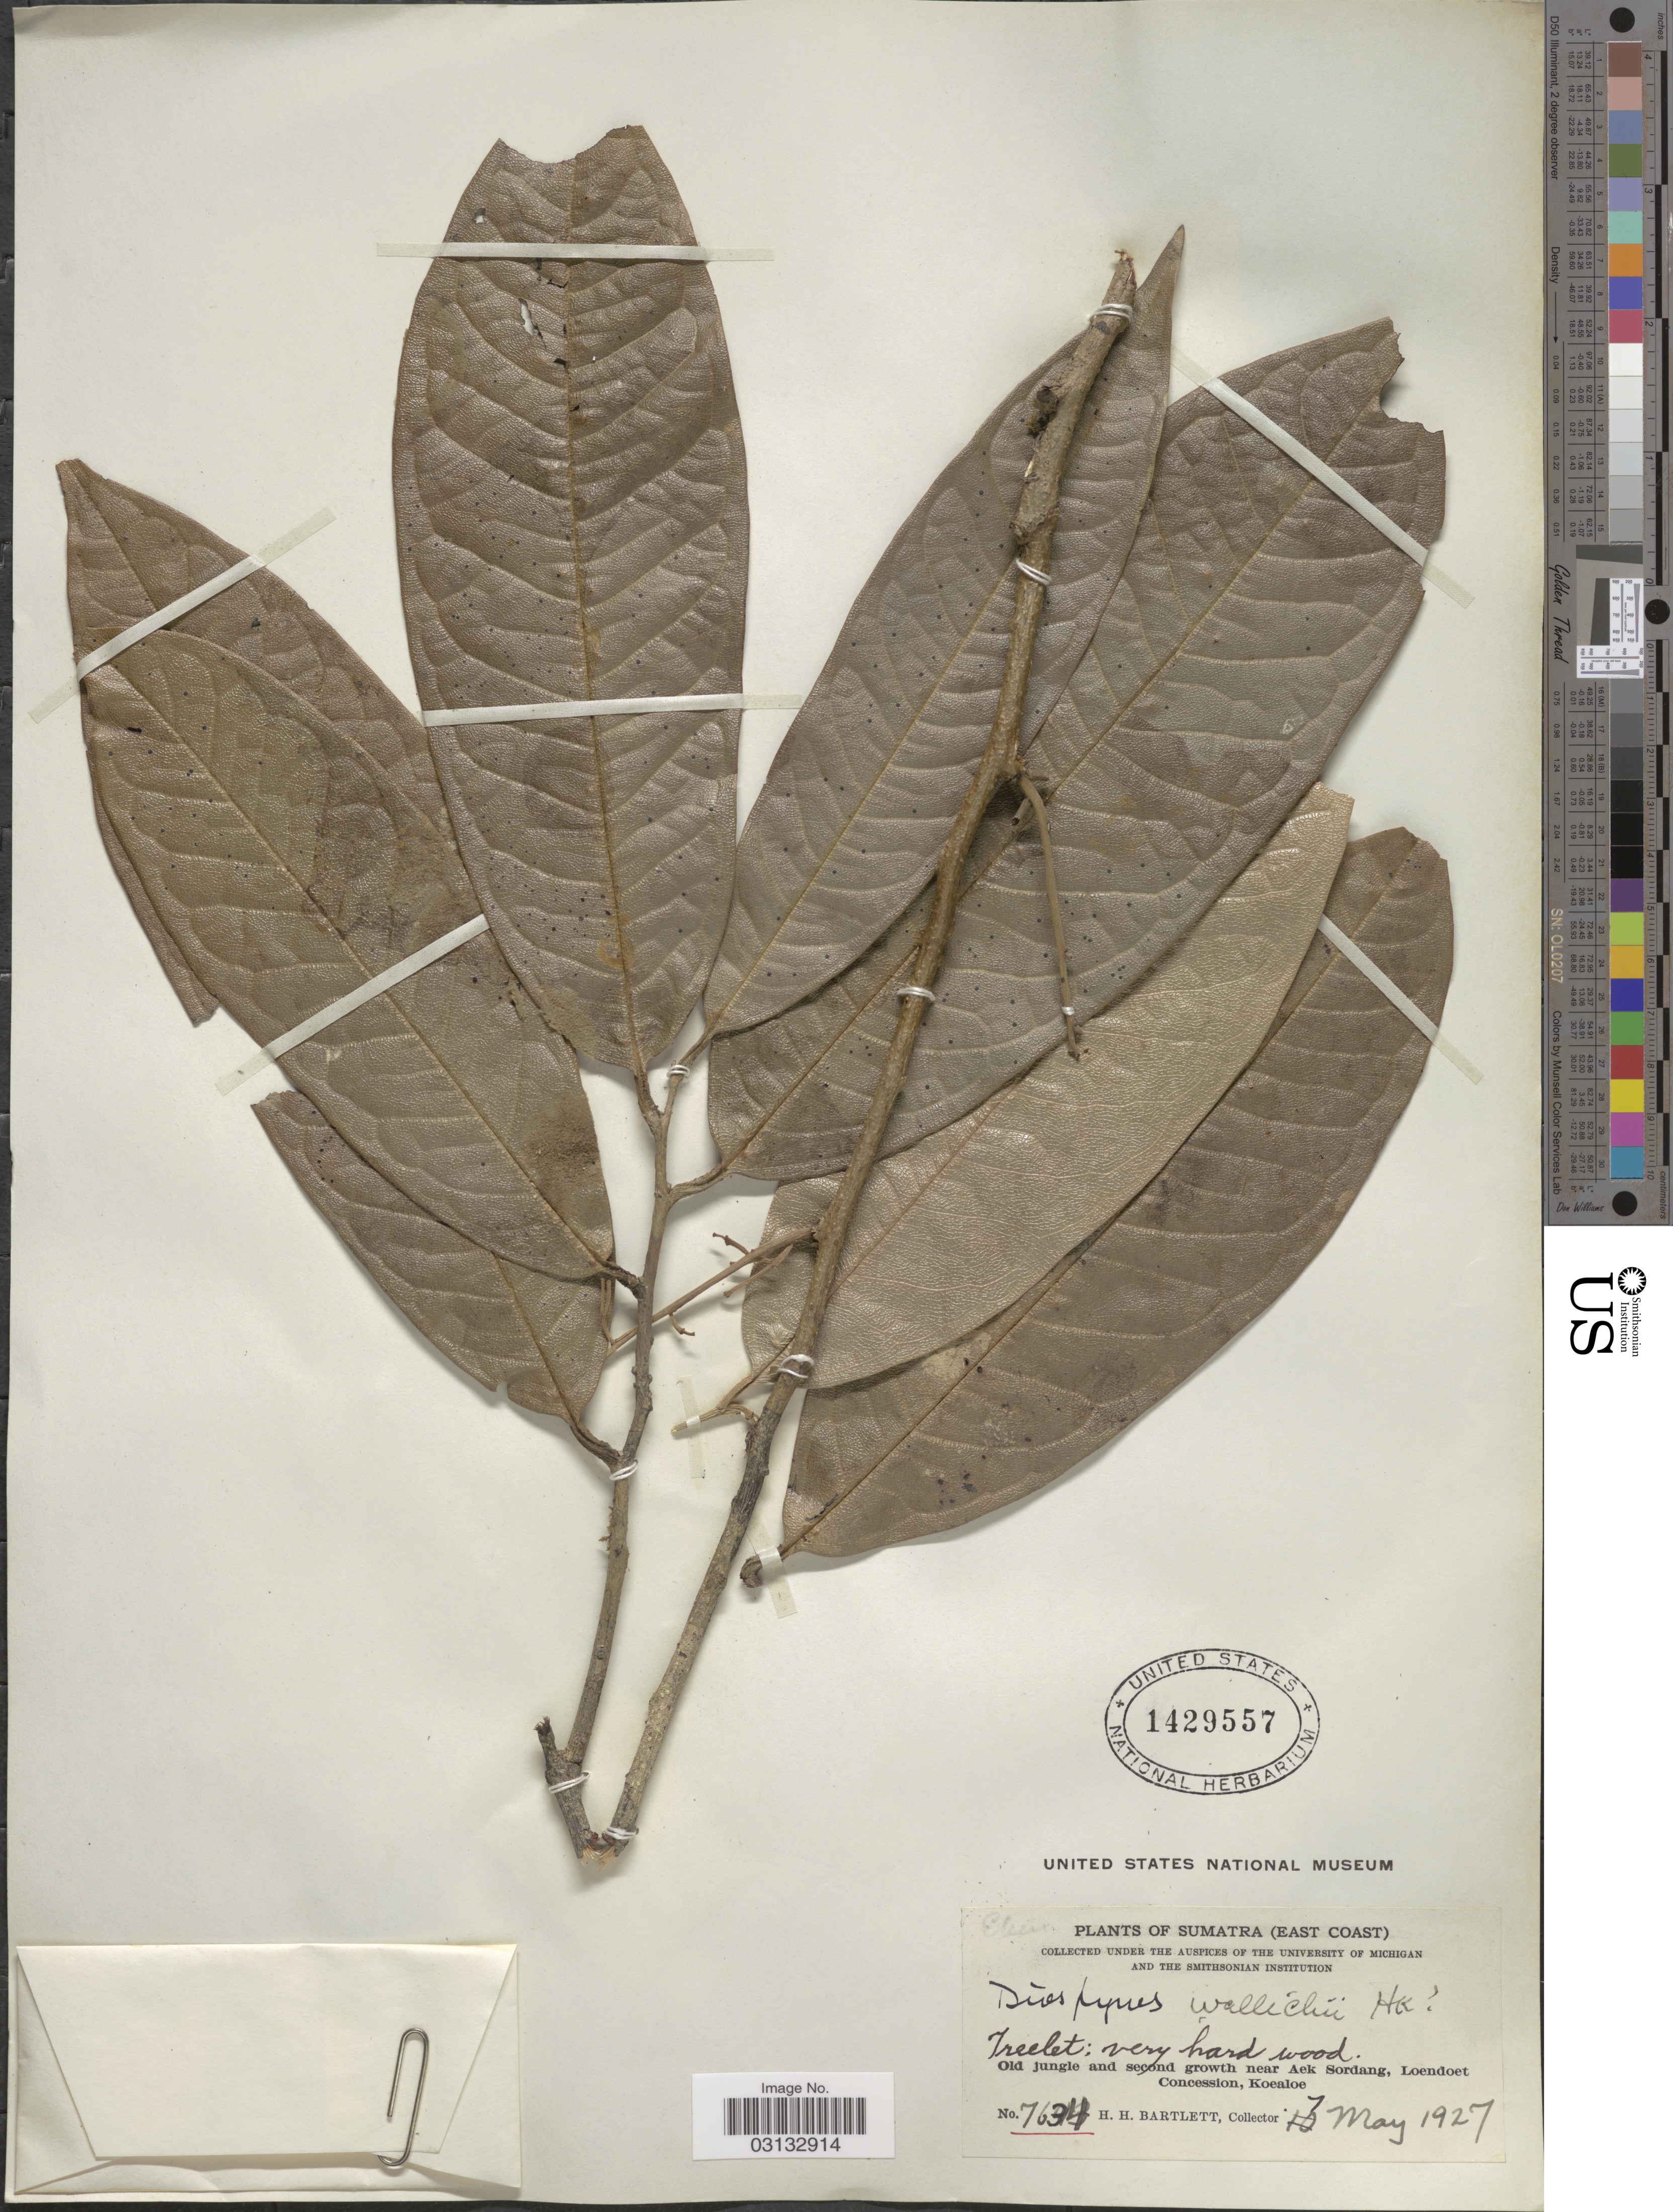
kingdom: Plantae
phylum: Tracheophyta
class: Magnoliopsida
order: Ericales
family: Ebenaceae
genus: Diospyros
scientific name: Diospyros wallichii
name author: King & Gamble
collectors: H. H. Bartlett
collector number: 7634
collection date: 1927-05-07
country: Indonesia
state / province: Sumatra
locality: (East Coast), Old jungle and second growth near Aek Sordang, Loendoet Concession, Koealoe.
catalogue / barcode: US 1429557